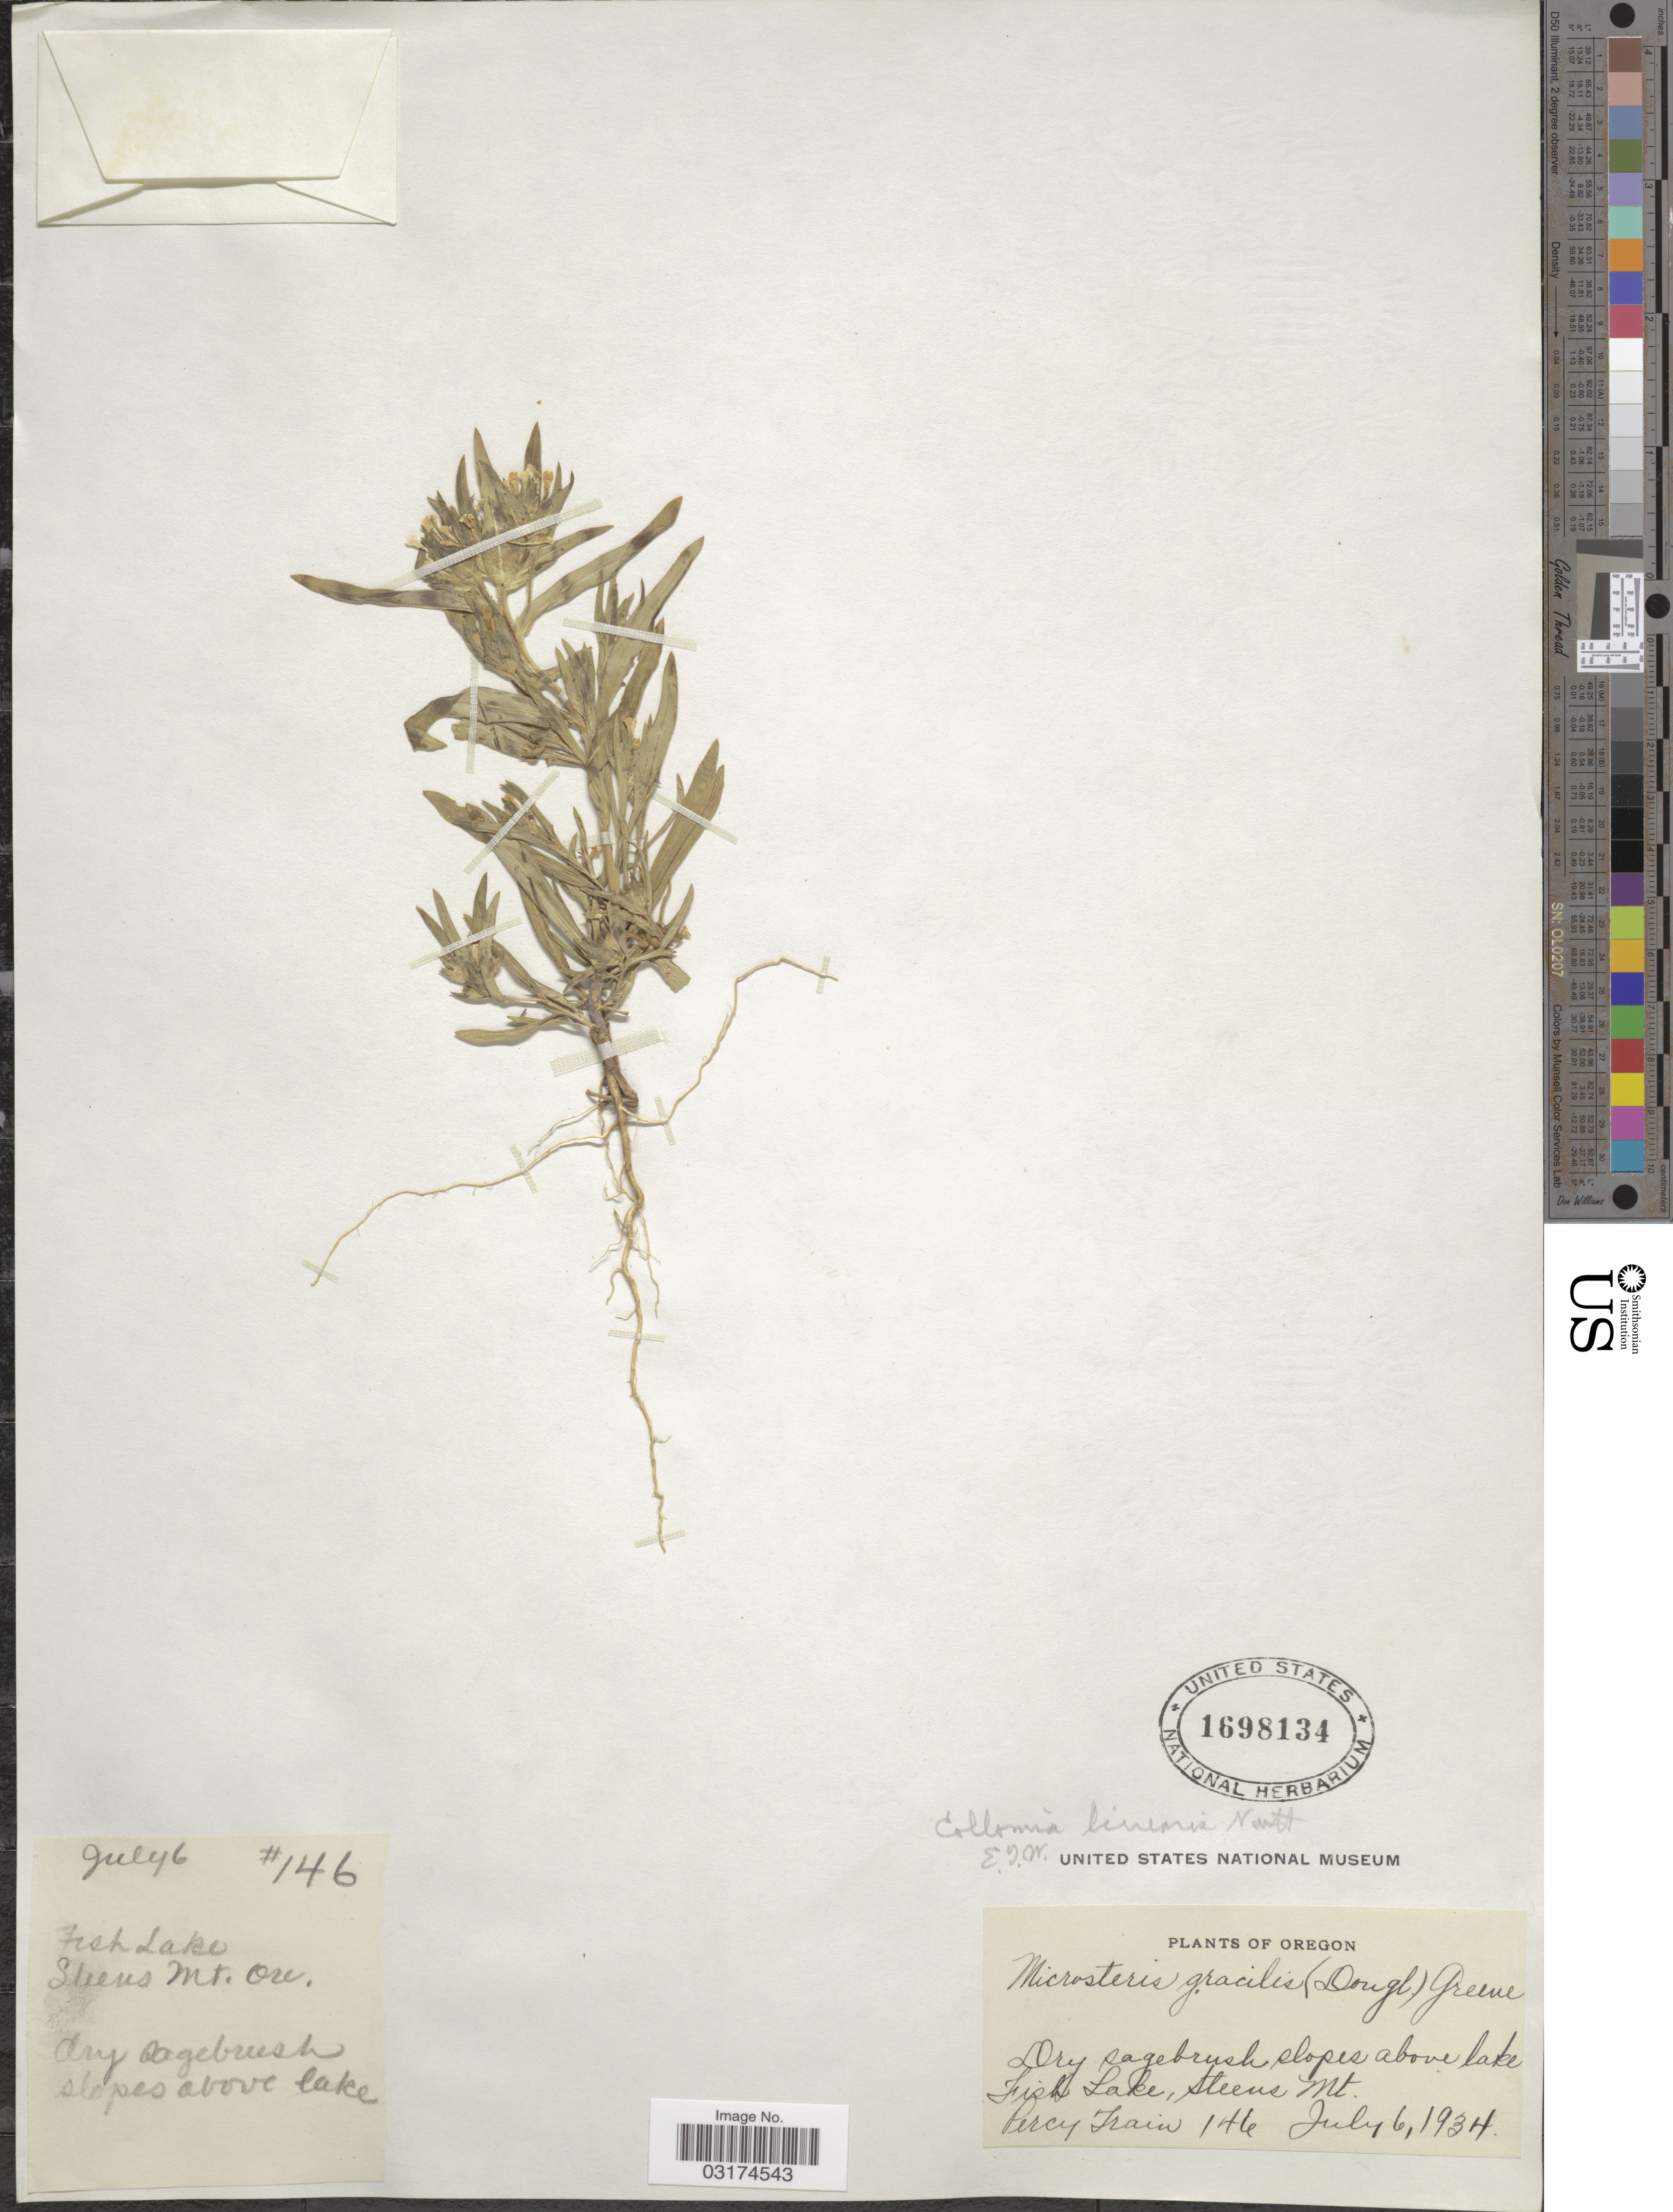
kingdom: Plantae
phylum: Tracheophyta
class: Magnoliopsida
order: Ericales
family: Polemoniaceae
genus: Collomia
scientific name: Collomia linearis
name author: Nutt.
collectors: P. Train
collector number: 146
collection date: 1934-07-06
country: United States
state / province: Oregon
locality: Fish Lake, Steens Mt.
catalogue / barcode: US 1698134